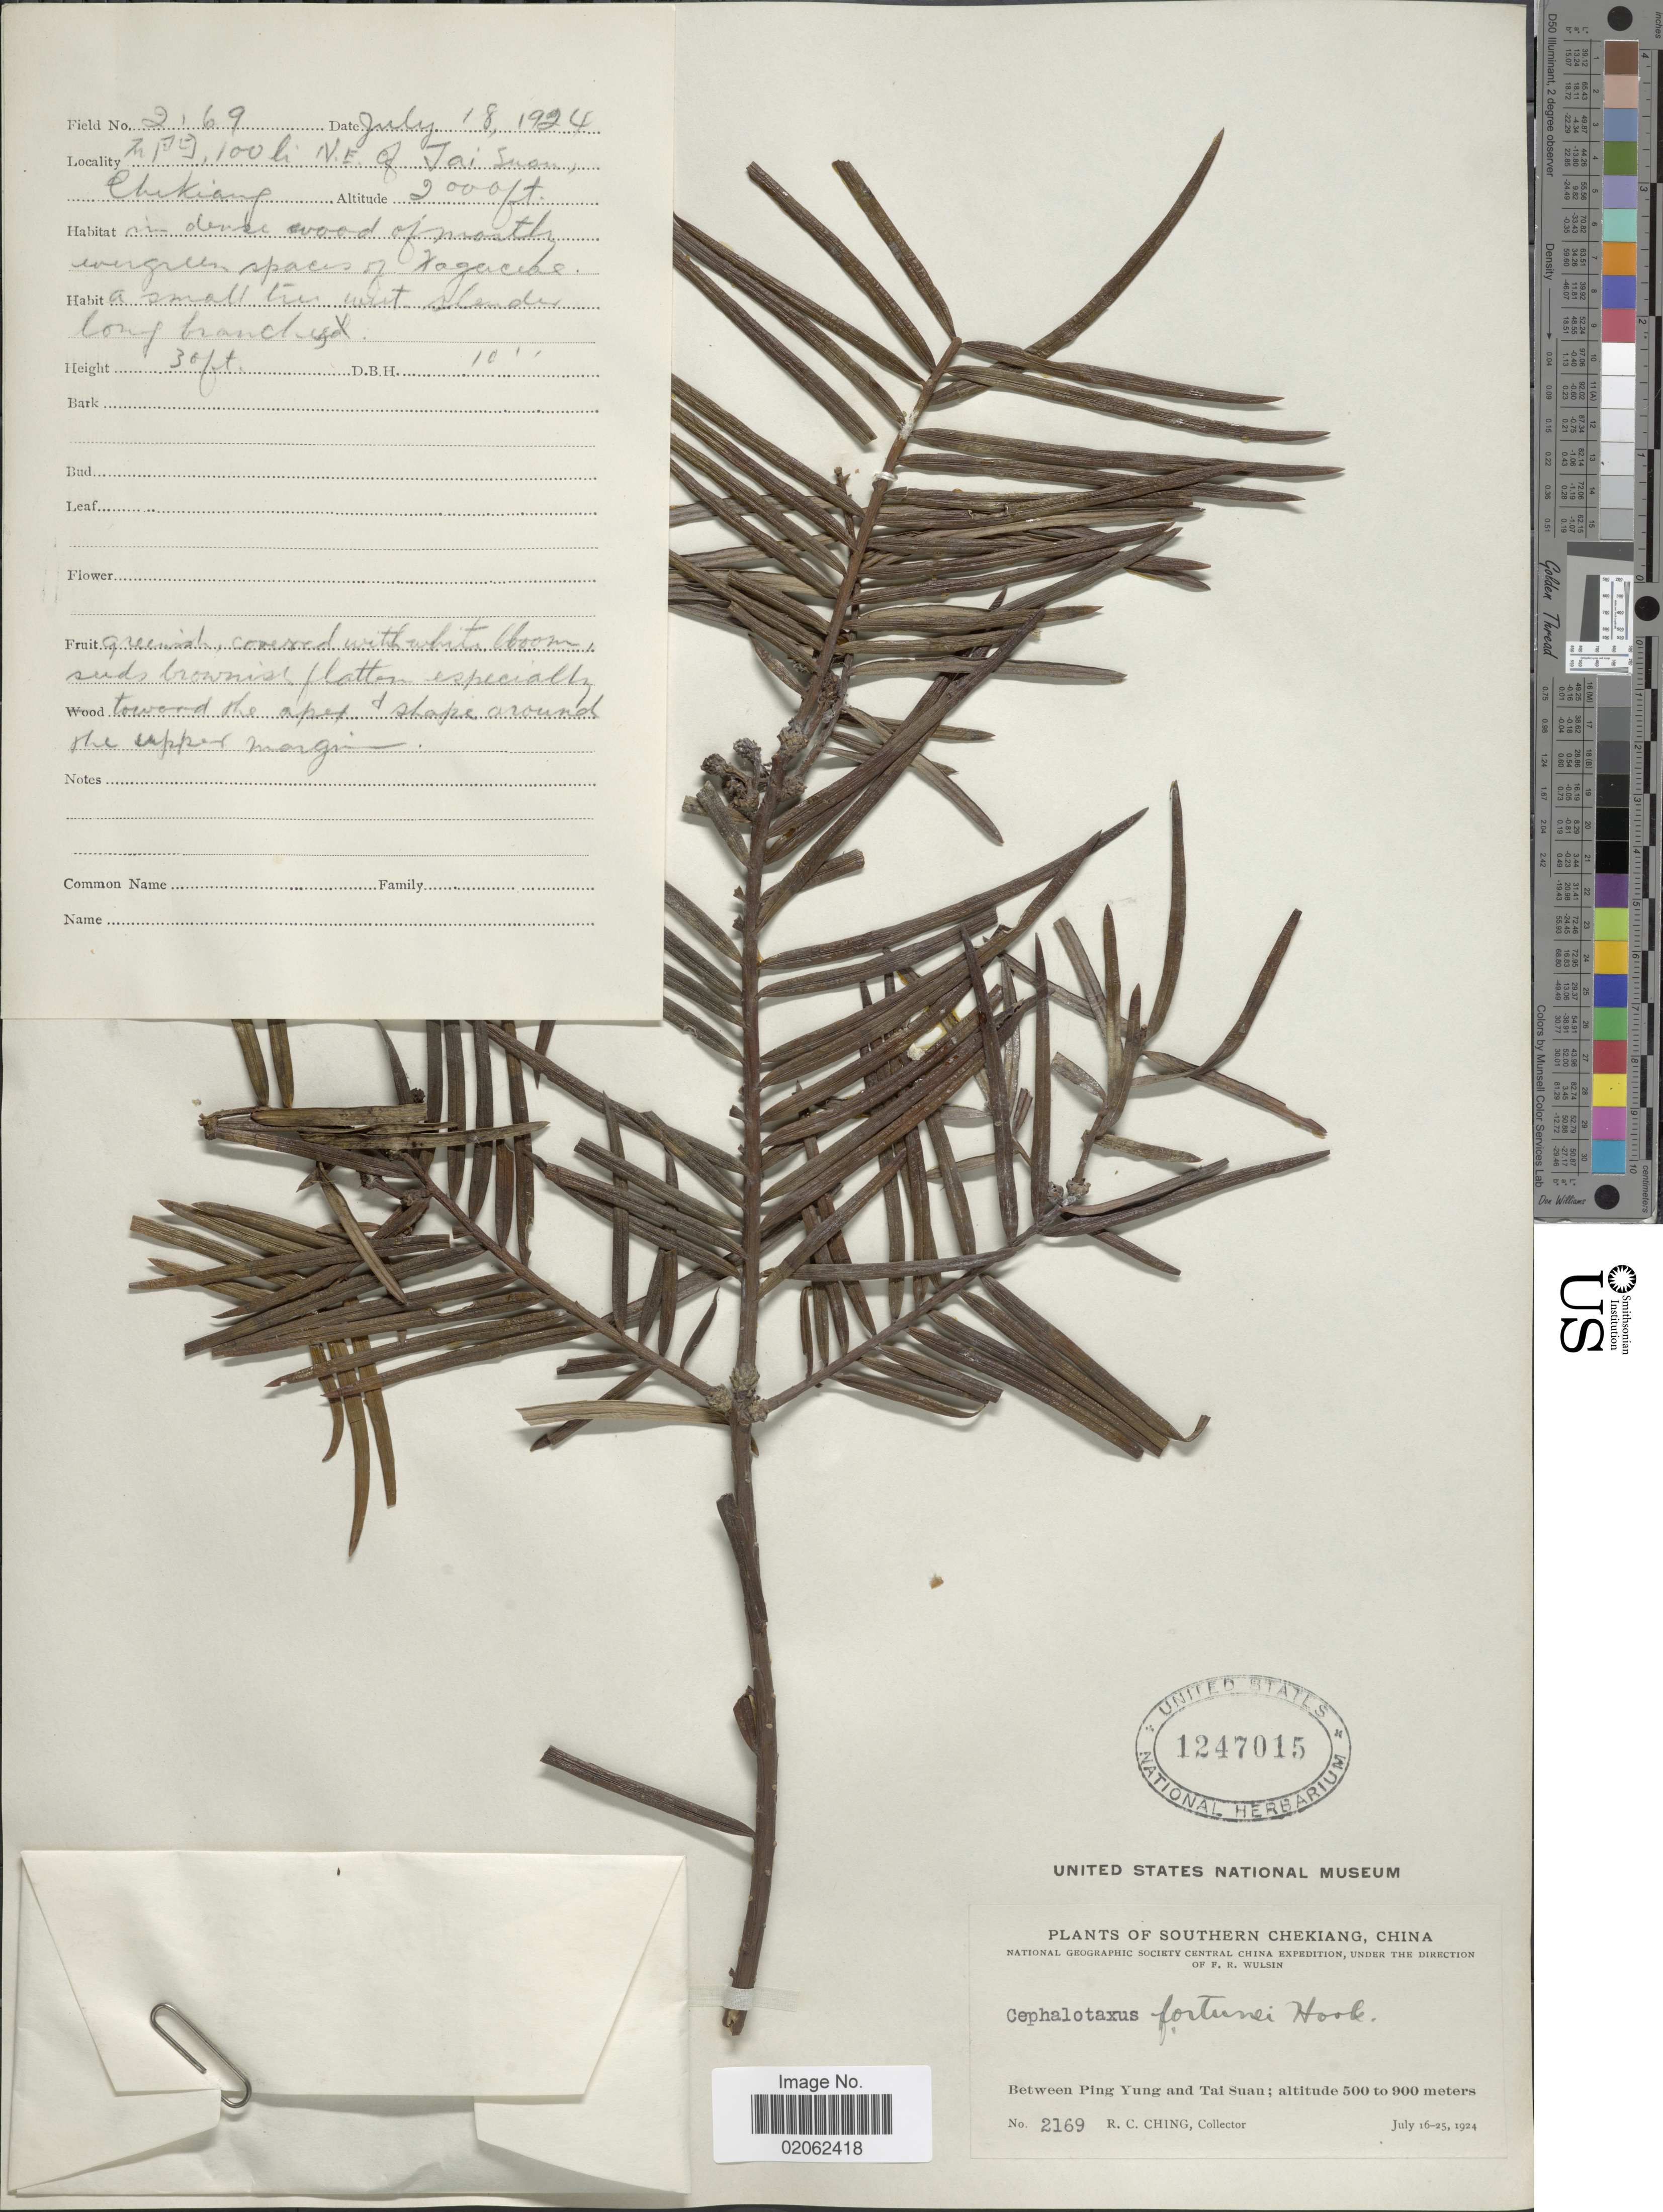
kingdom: Plantae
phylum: Tracheophyta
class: Pinopsida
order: Pinales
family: Cephalotaxaceae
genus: Cephalotaxus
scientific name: Cephalotaxus fortunei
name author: Hook.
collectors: R. C. Ching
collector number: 2169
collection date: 1924-07-18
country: China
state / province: Zhejiang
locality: [illegible text], 100 li N.E. of Jai Suan, Chekiang. Between Ping Yung and Tai Suan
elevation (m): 610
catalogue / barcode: US 1247015